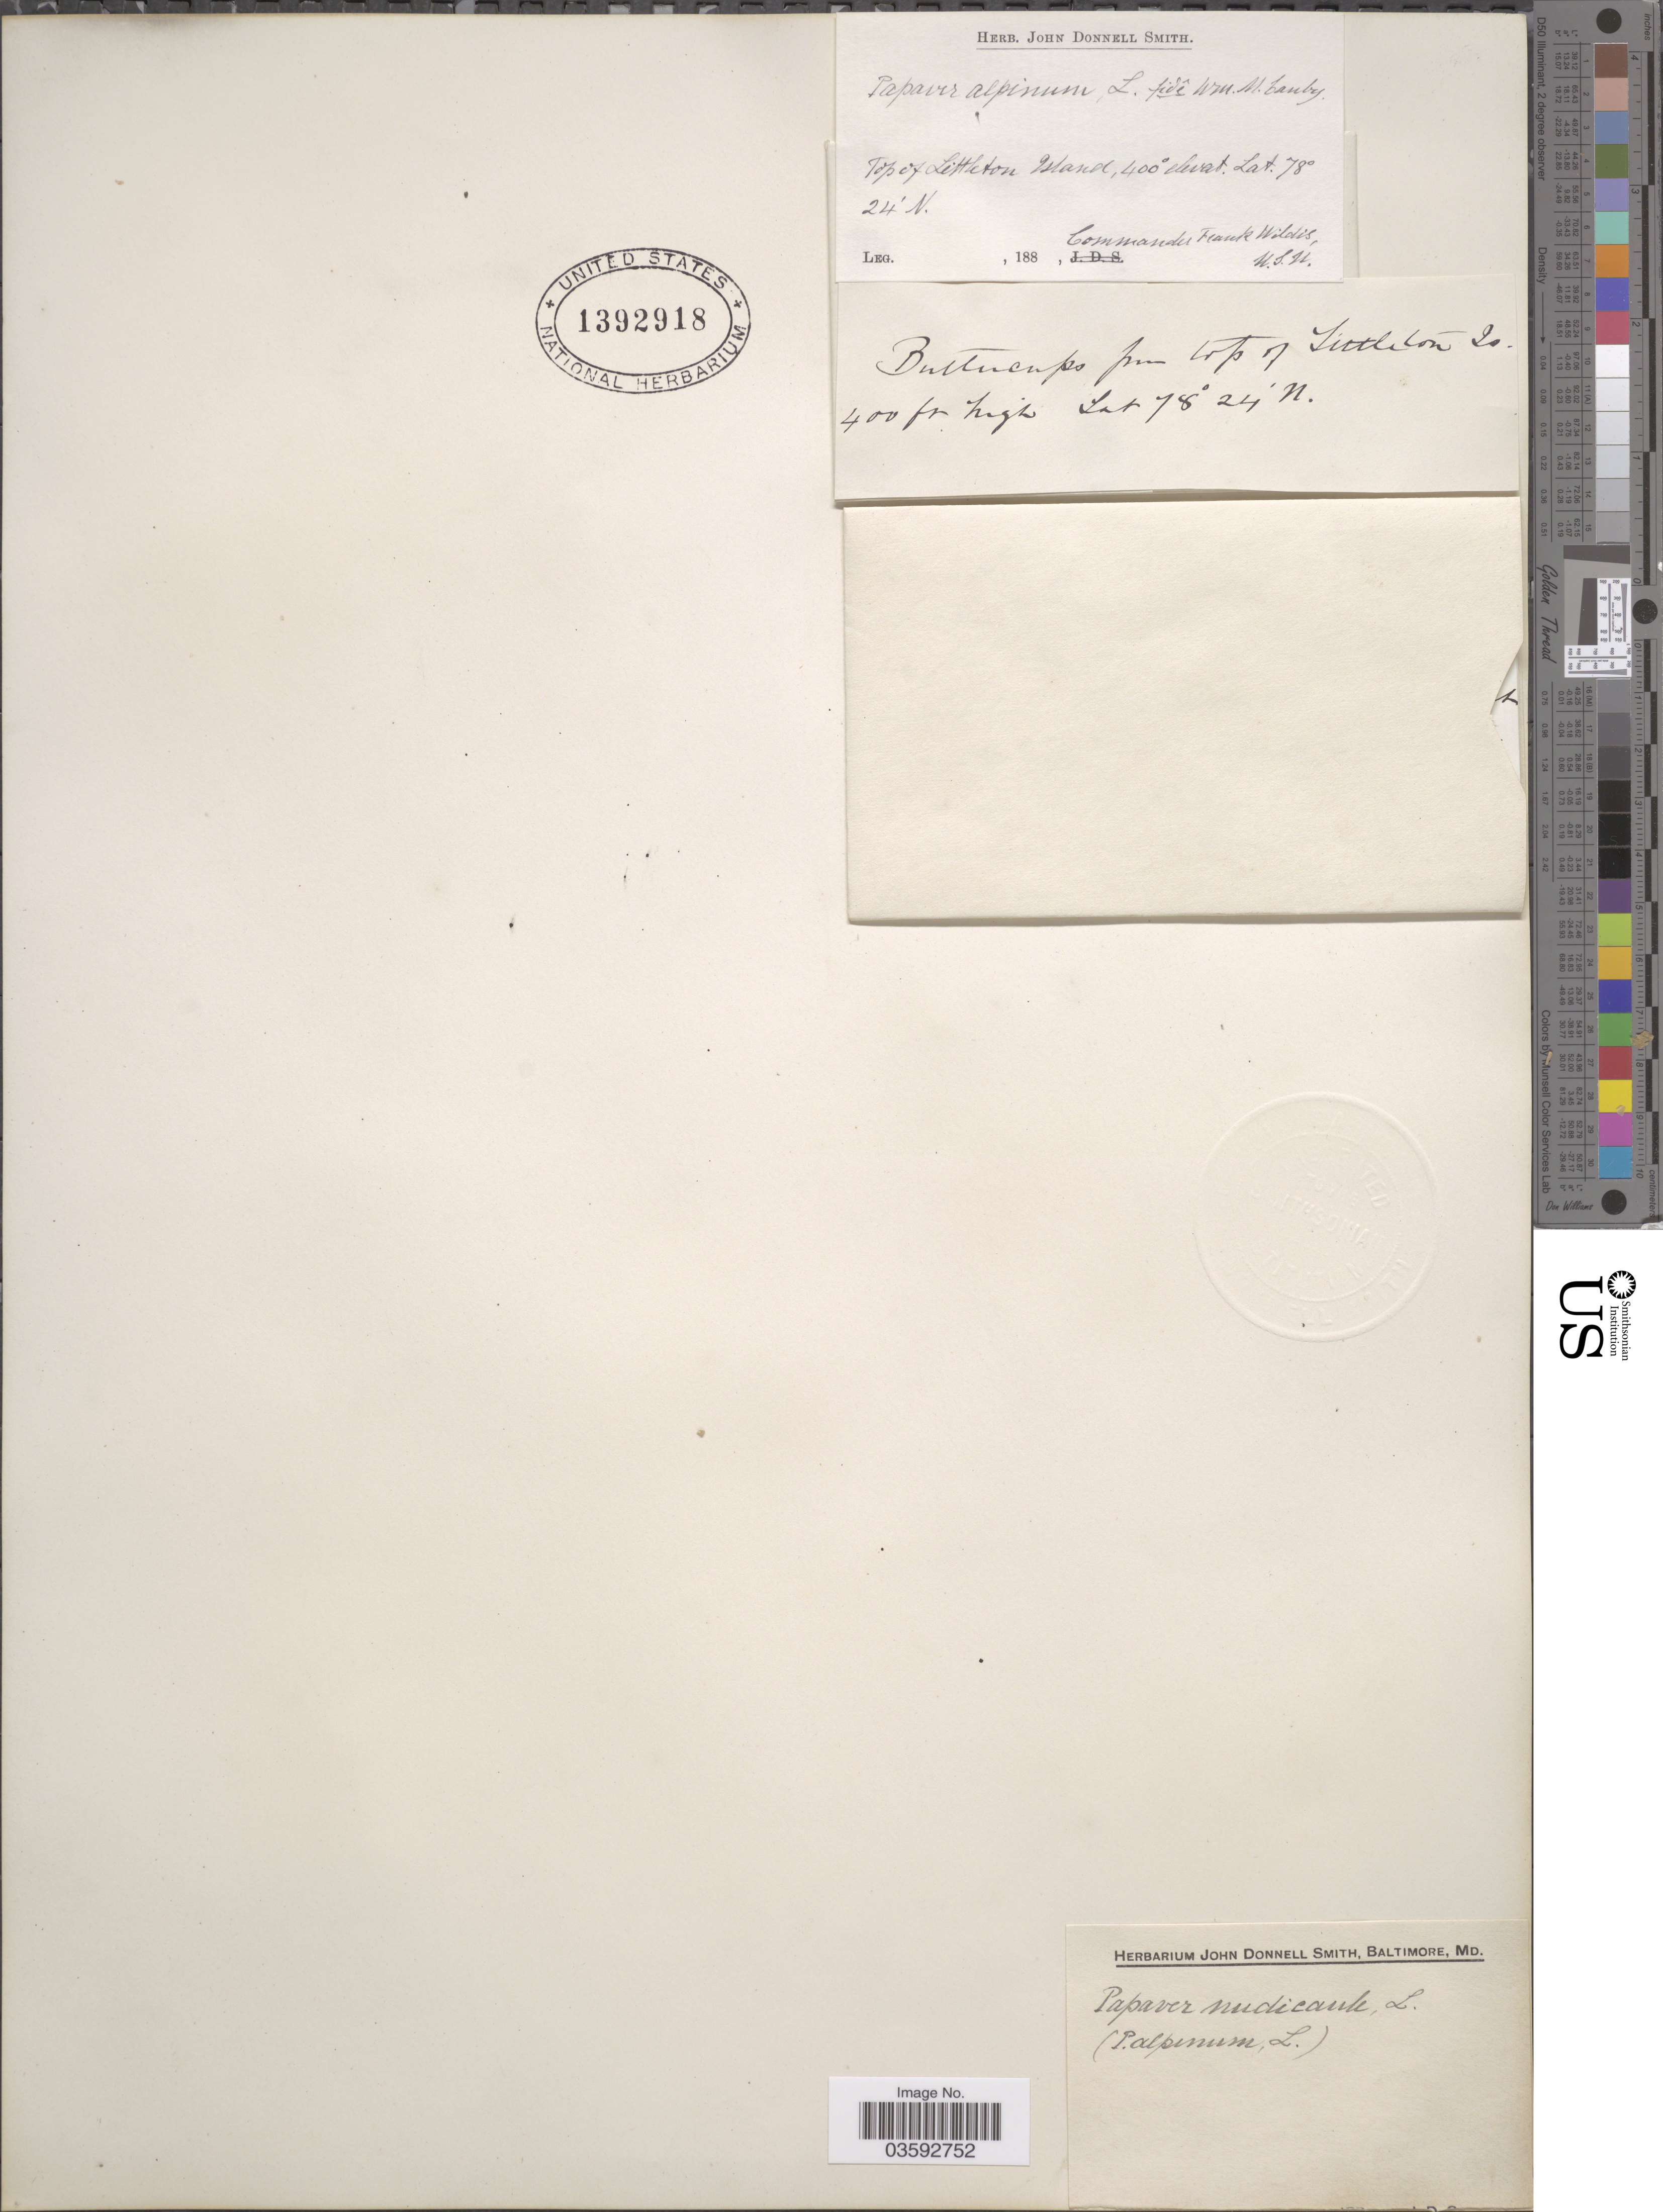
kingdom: Plantae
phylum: Tracheophyta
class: Magnoliopsida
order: Ranunculales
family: Papaveraceae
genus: Papaver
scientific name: Papaver nudicaule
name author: L.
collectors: C. Wildis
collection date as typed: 188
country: Greenland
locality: Buttercups from top of Littleton Island.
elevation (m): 122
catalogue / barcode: US 1392918